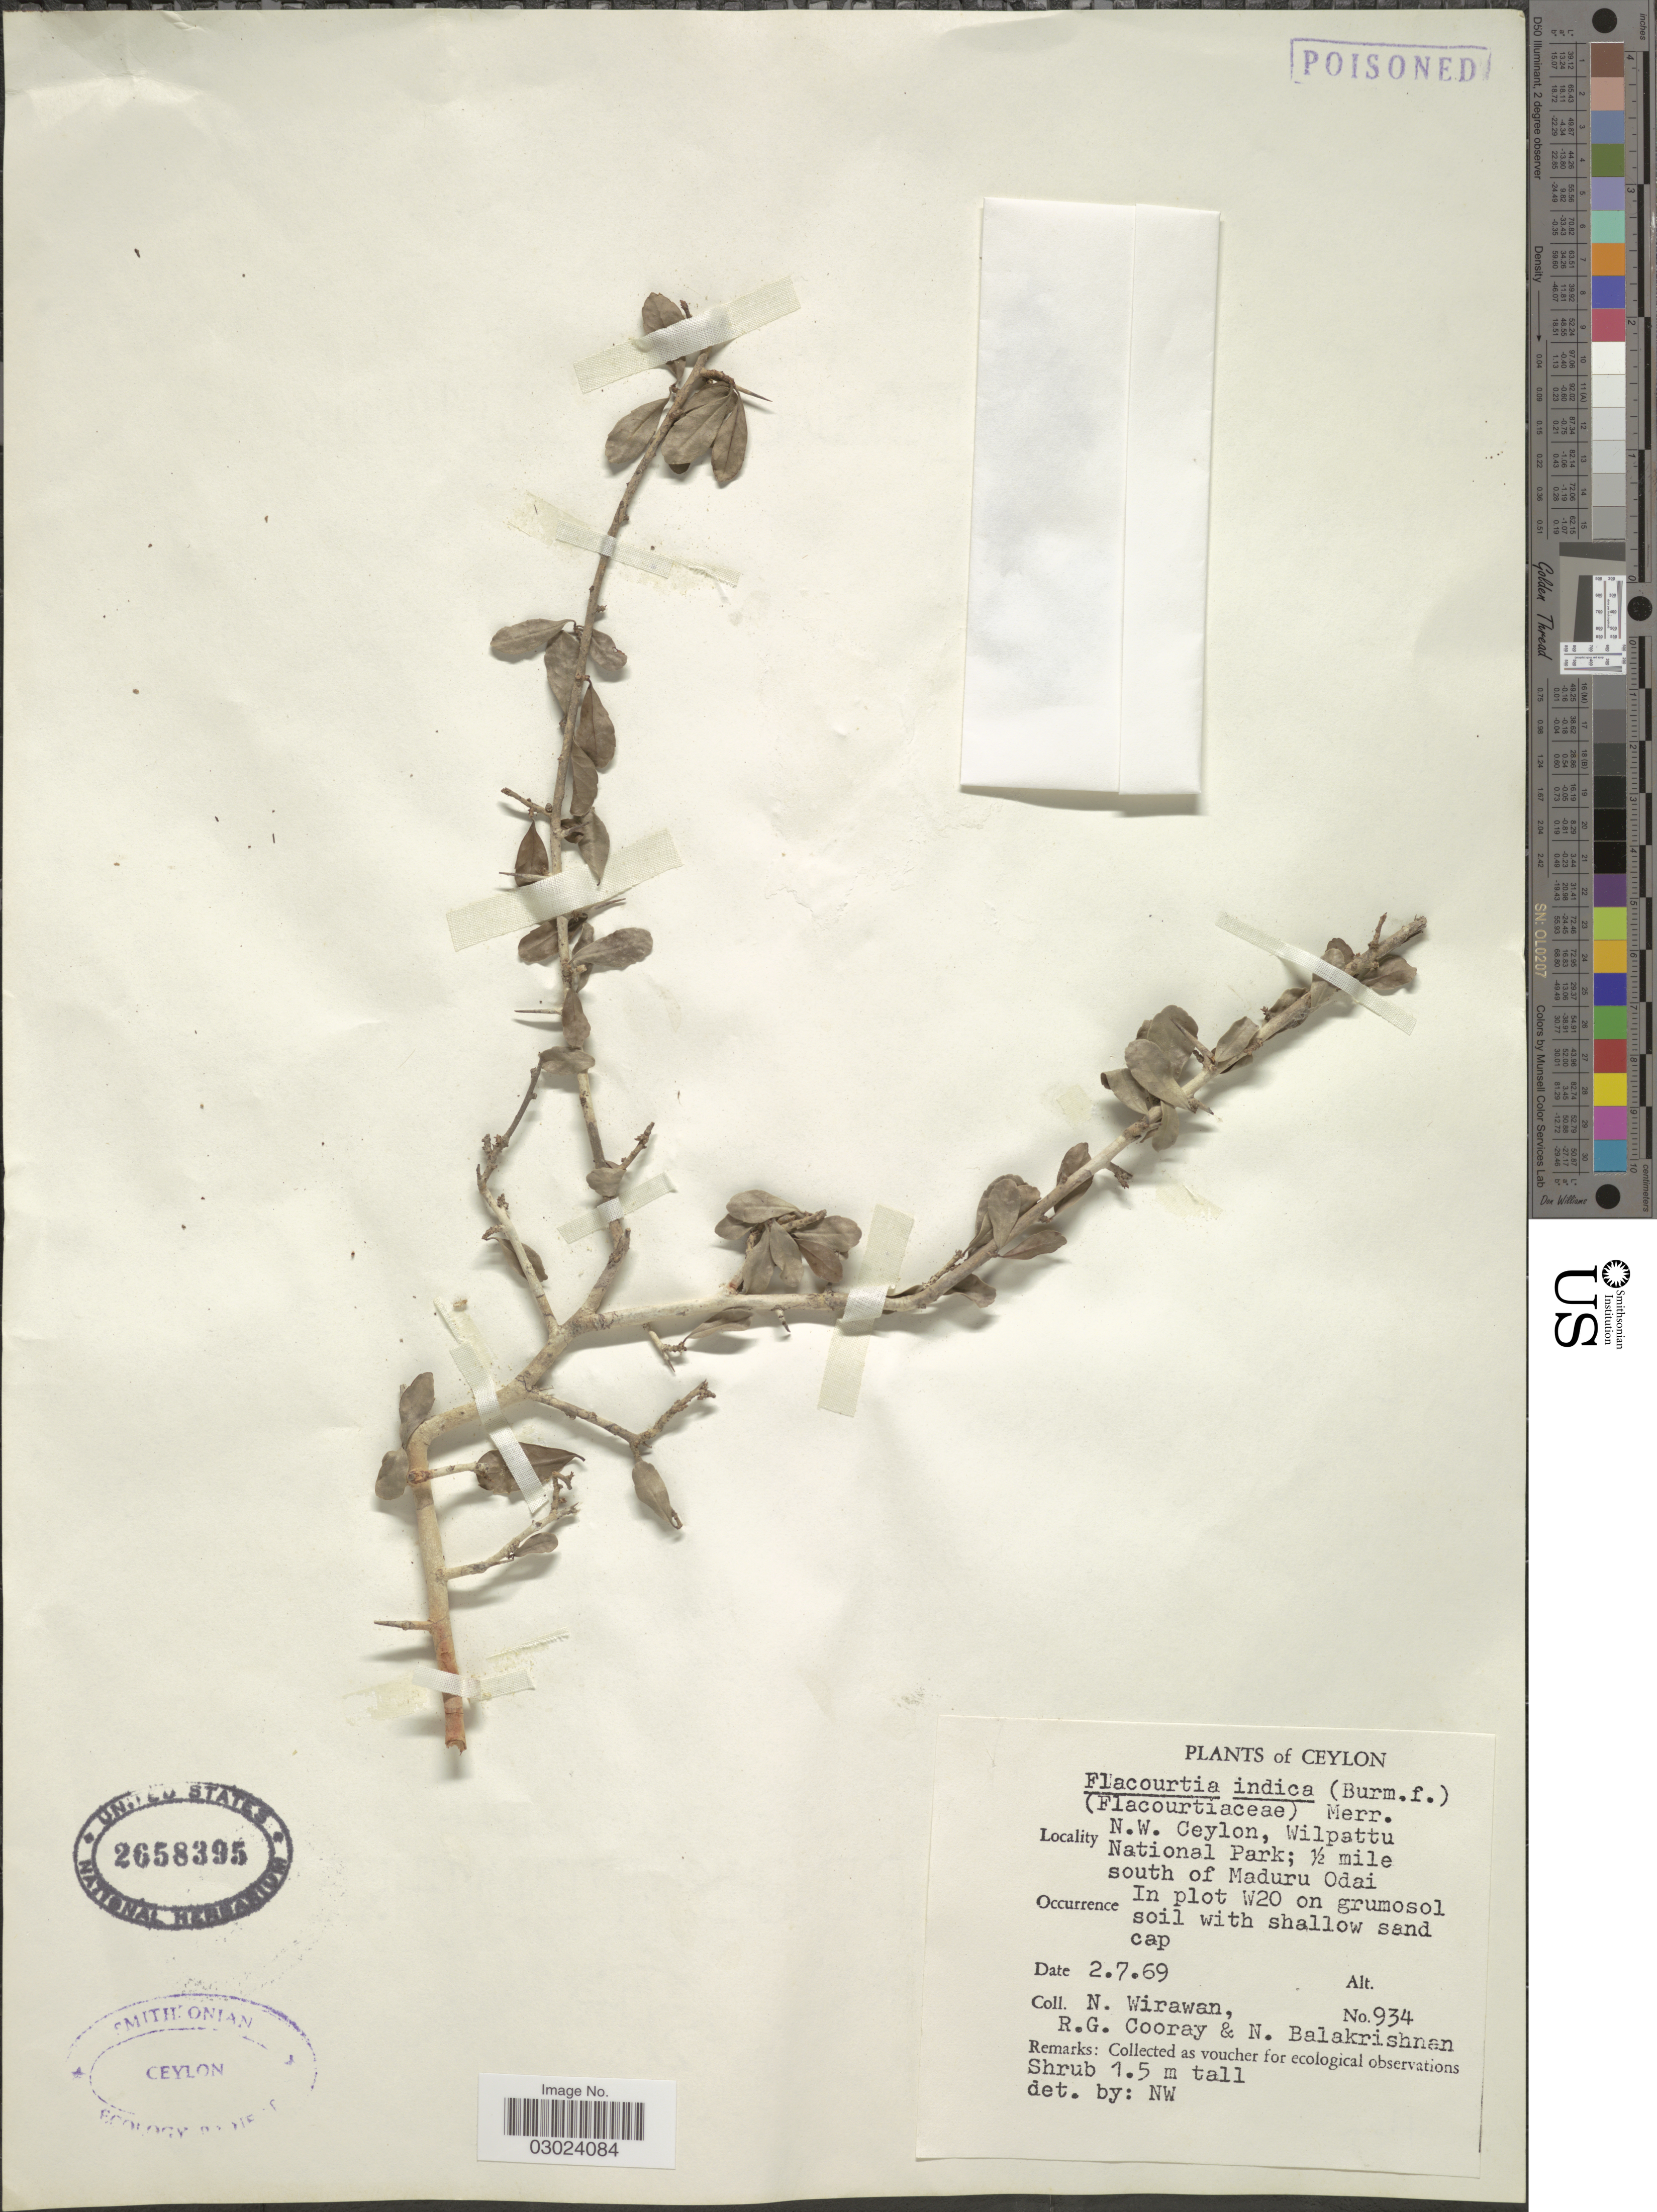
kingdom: Plantae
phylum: Tracheophyta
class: Magnoliopsida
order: Malpighiales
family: Salicaceae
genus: Flacourtia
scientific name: Flacourtia indica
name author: (Burm. f.) Merr.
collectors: N. Wirawan, R. Cooray & N. Balakrishnan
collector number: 934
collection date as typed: Transcribed d/m/y: 2/7/69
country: Sri Lanka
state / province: North Western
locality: Ceylon. N. W. Ceylon, Wilpattu National Park; ½ mile south of Maduru Odai. In plot W20 on grumosol soil.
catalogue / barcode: US 2658395